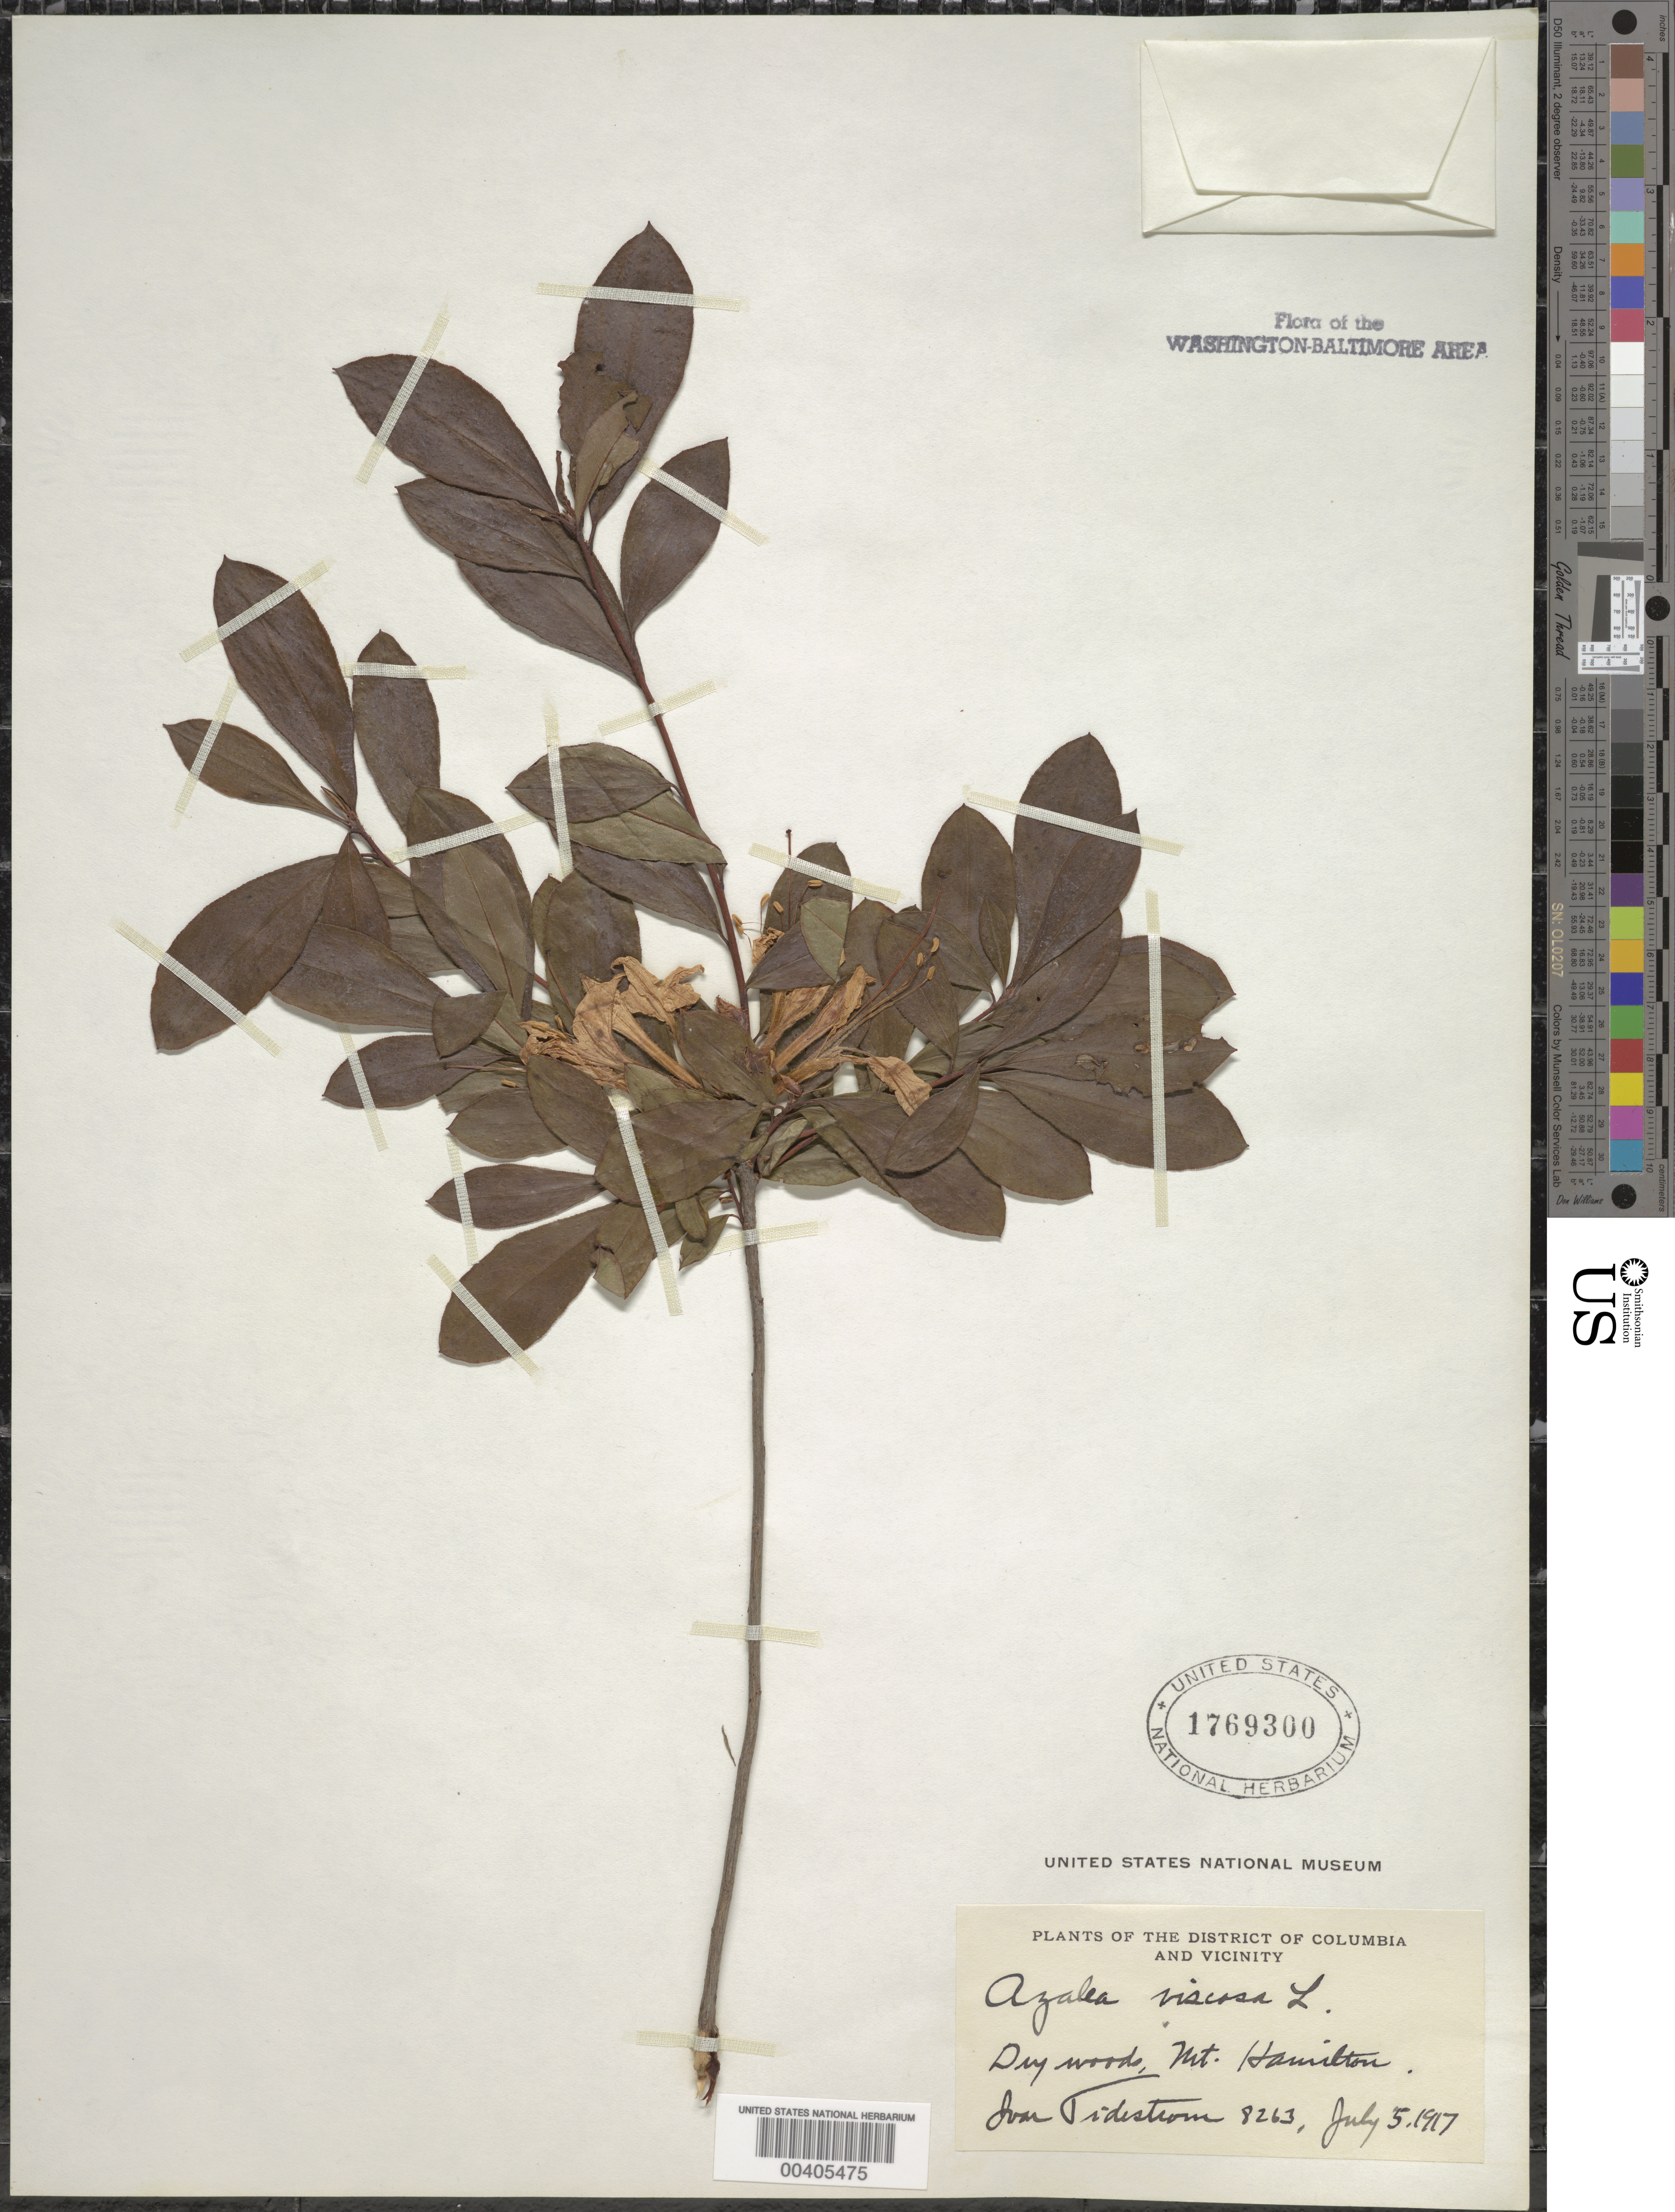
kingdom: Plantae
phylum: Tracheophyta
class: Magnoliopsida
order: Ericales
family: Ericaceae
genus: Rhododendron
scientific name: Rhododendron viscosum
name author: (L.) Torr.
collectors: I. F. Tidestrom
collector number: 8263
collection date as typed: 05 Jul 1917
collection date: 1917-07-05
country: United States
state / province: District of Columbia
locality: Mount Hamilton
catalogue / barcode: US 1769300